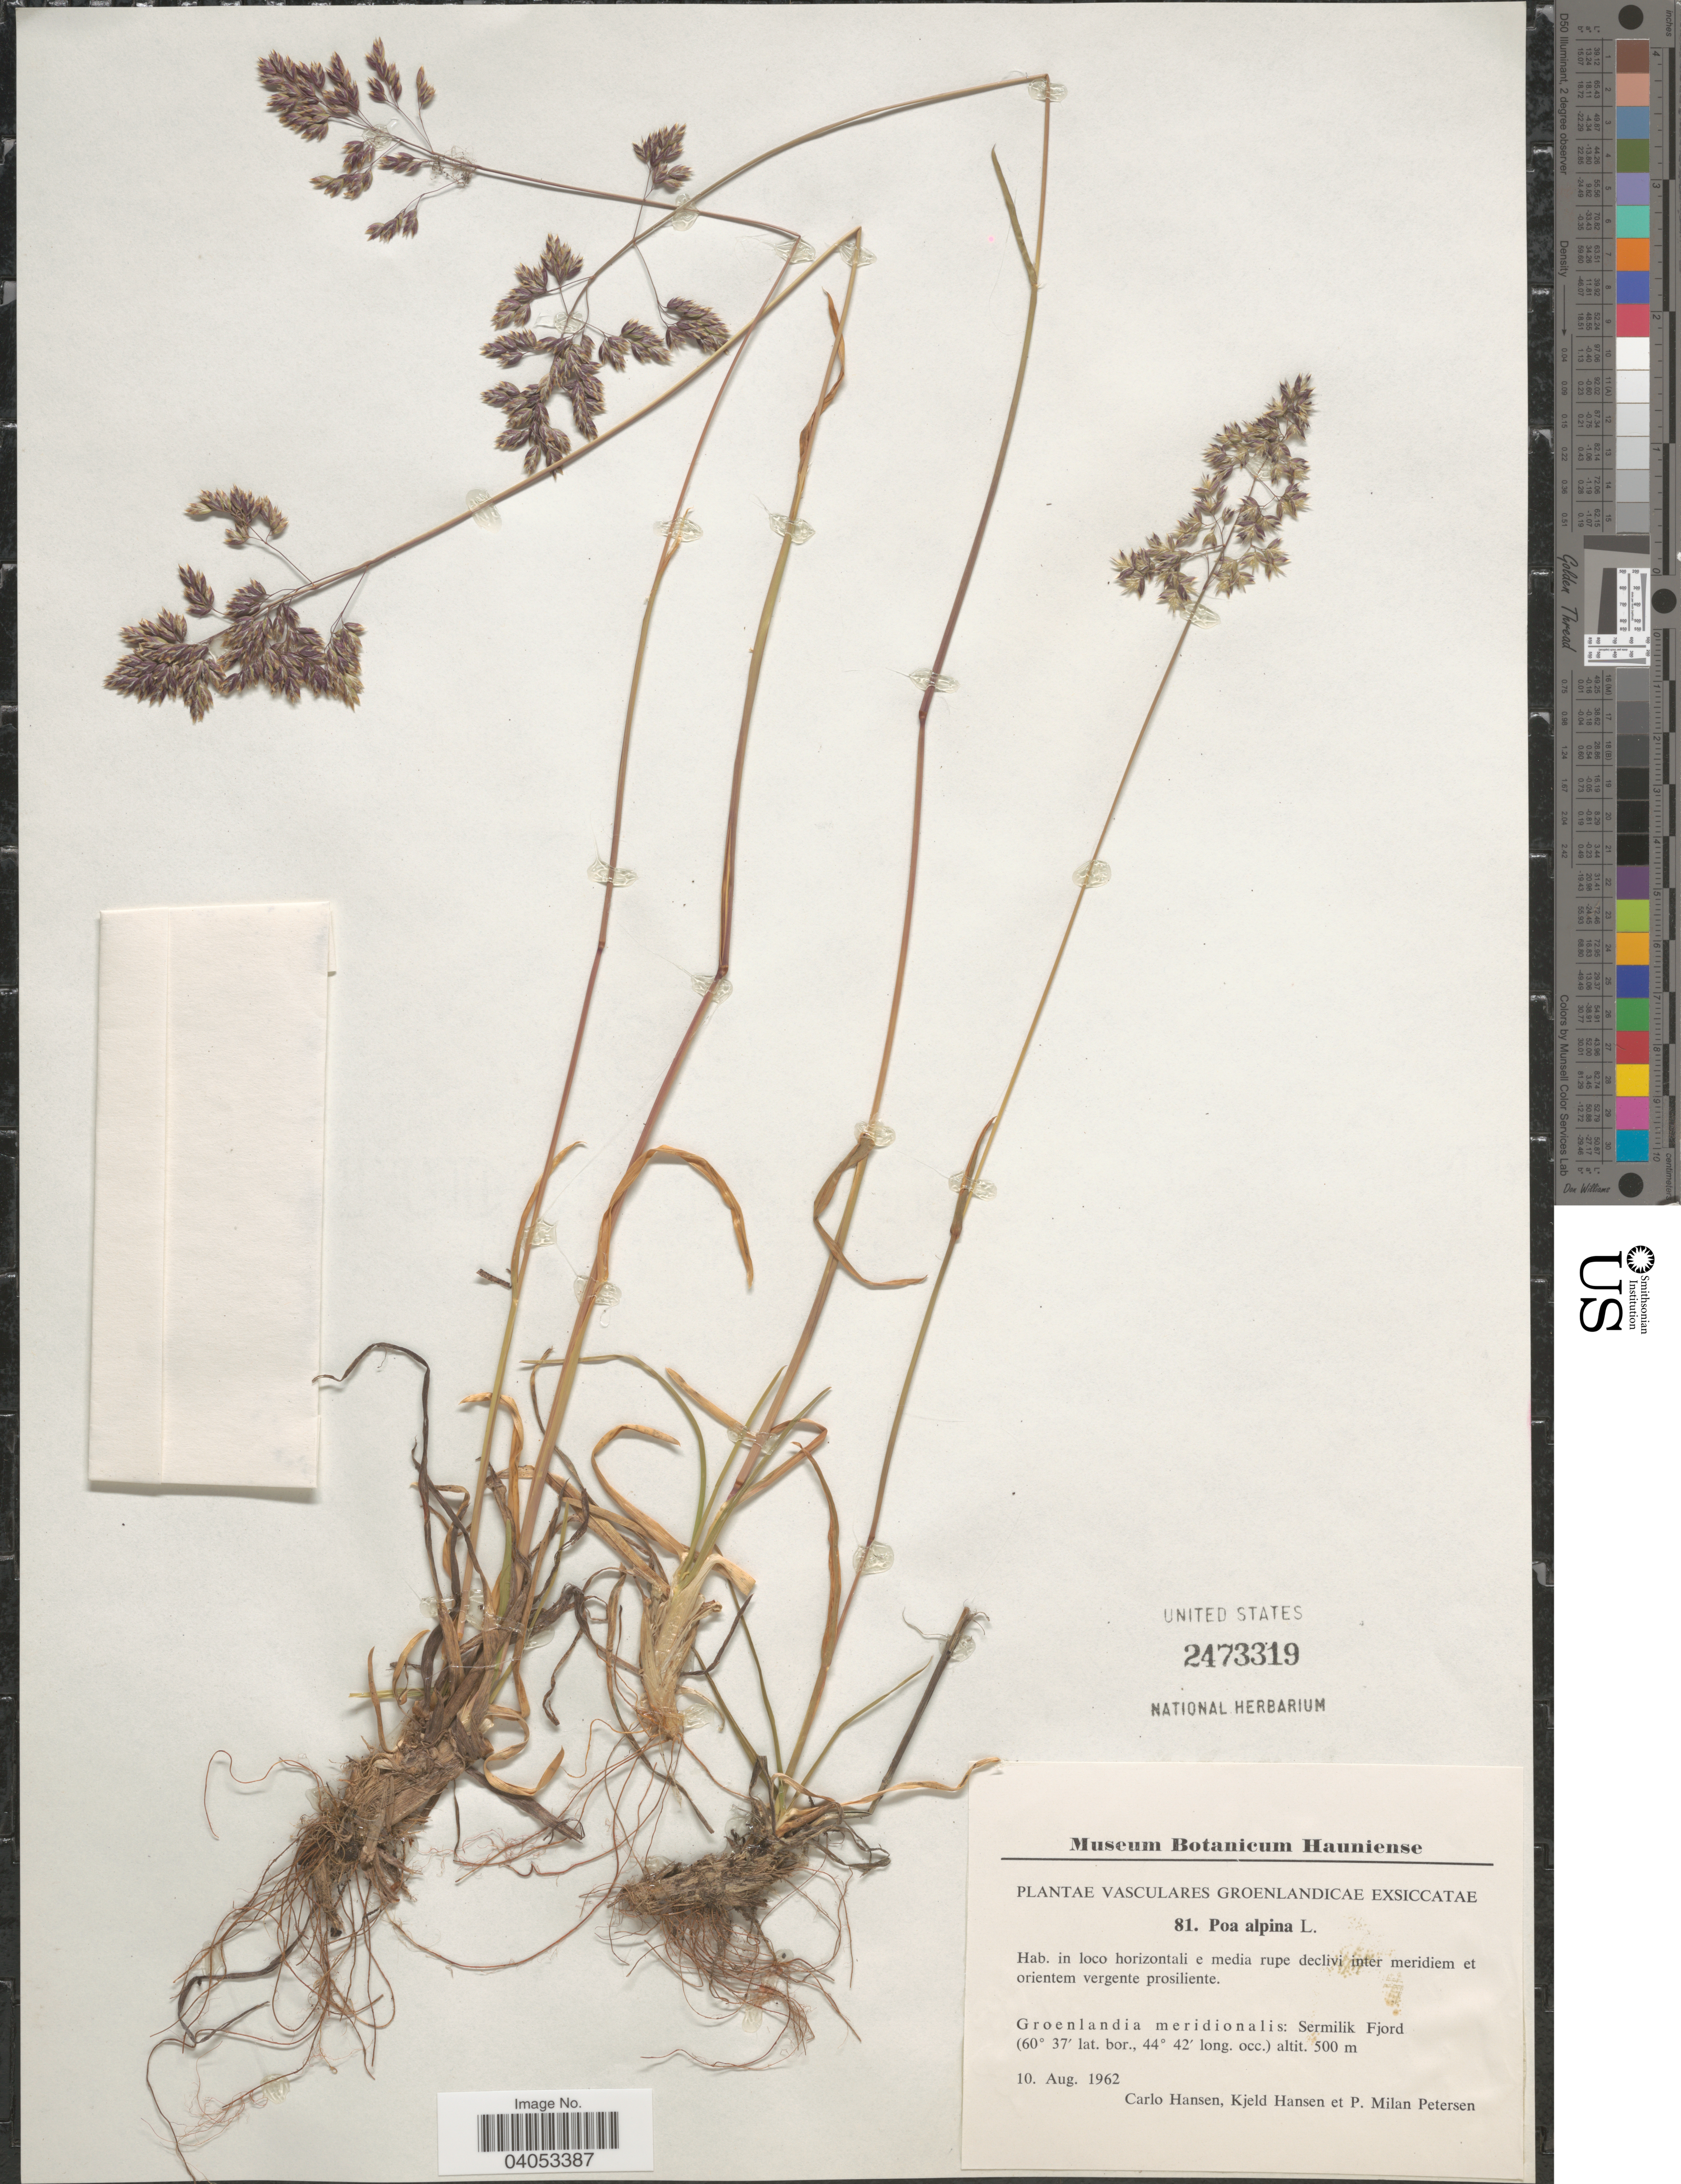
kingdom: Plantae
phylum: Tracheophyta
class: Liliopsida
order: Poales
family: Poaceae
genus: Poa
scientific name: Poa alpina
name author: L.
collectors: C. Hansen, K. Hansen & P. Petersen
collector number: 81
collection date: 1962-08-10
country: Greenland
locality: Groenlandicae. Groenlandia meridionalis: Sermilik Fjord.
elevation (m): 500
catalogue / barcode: US 2473319